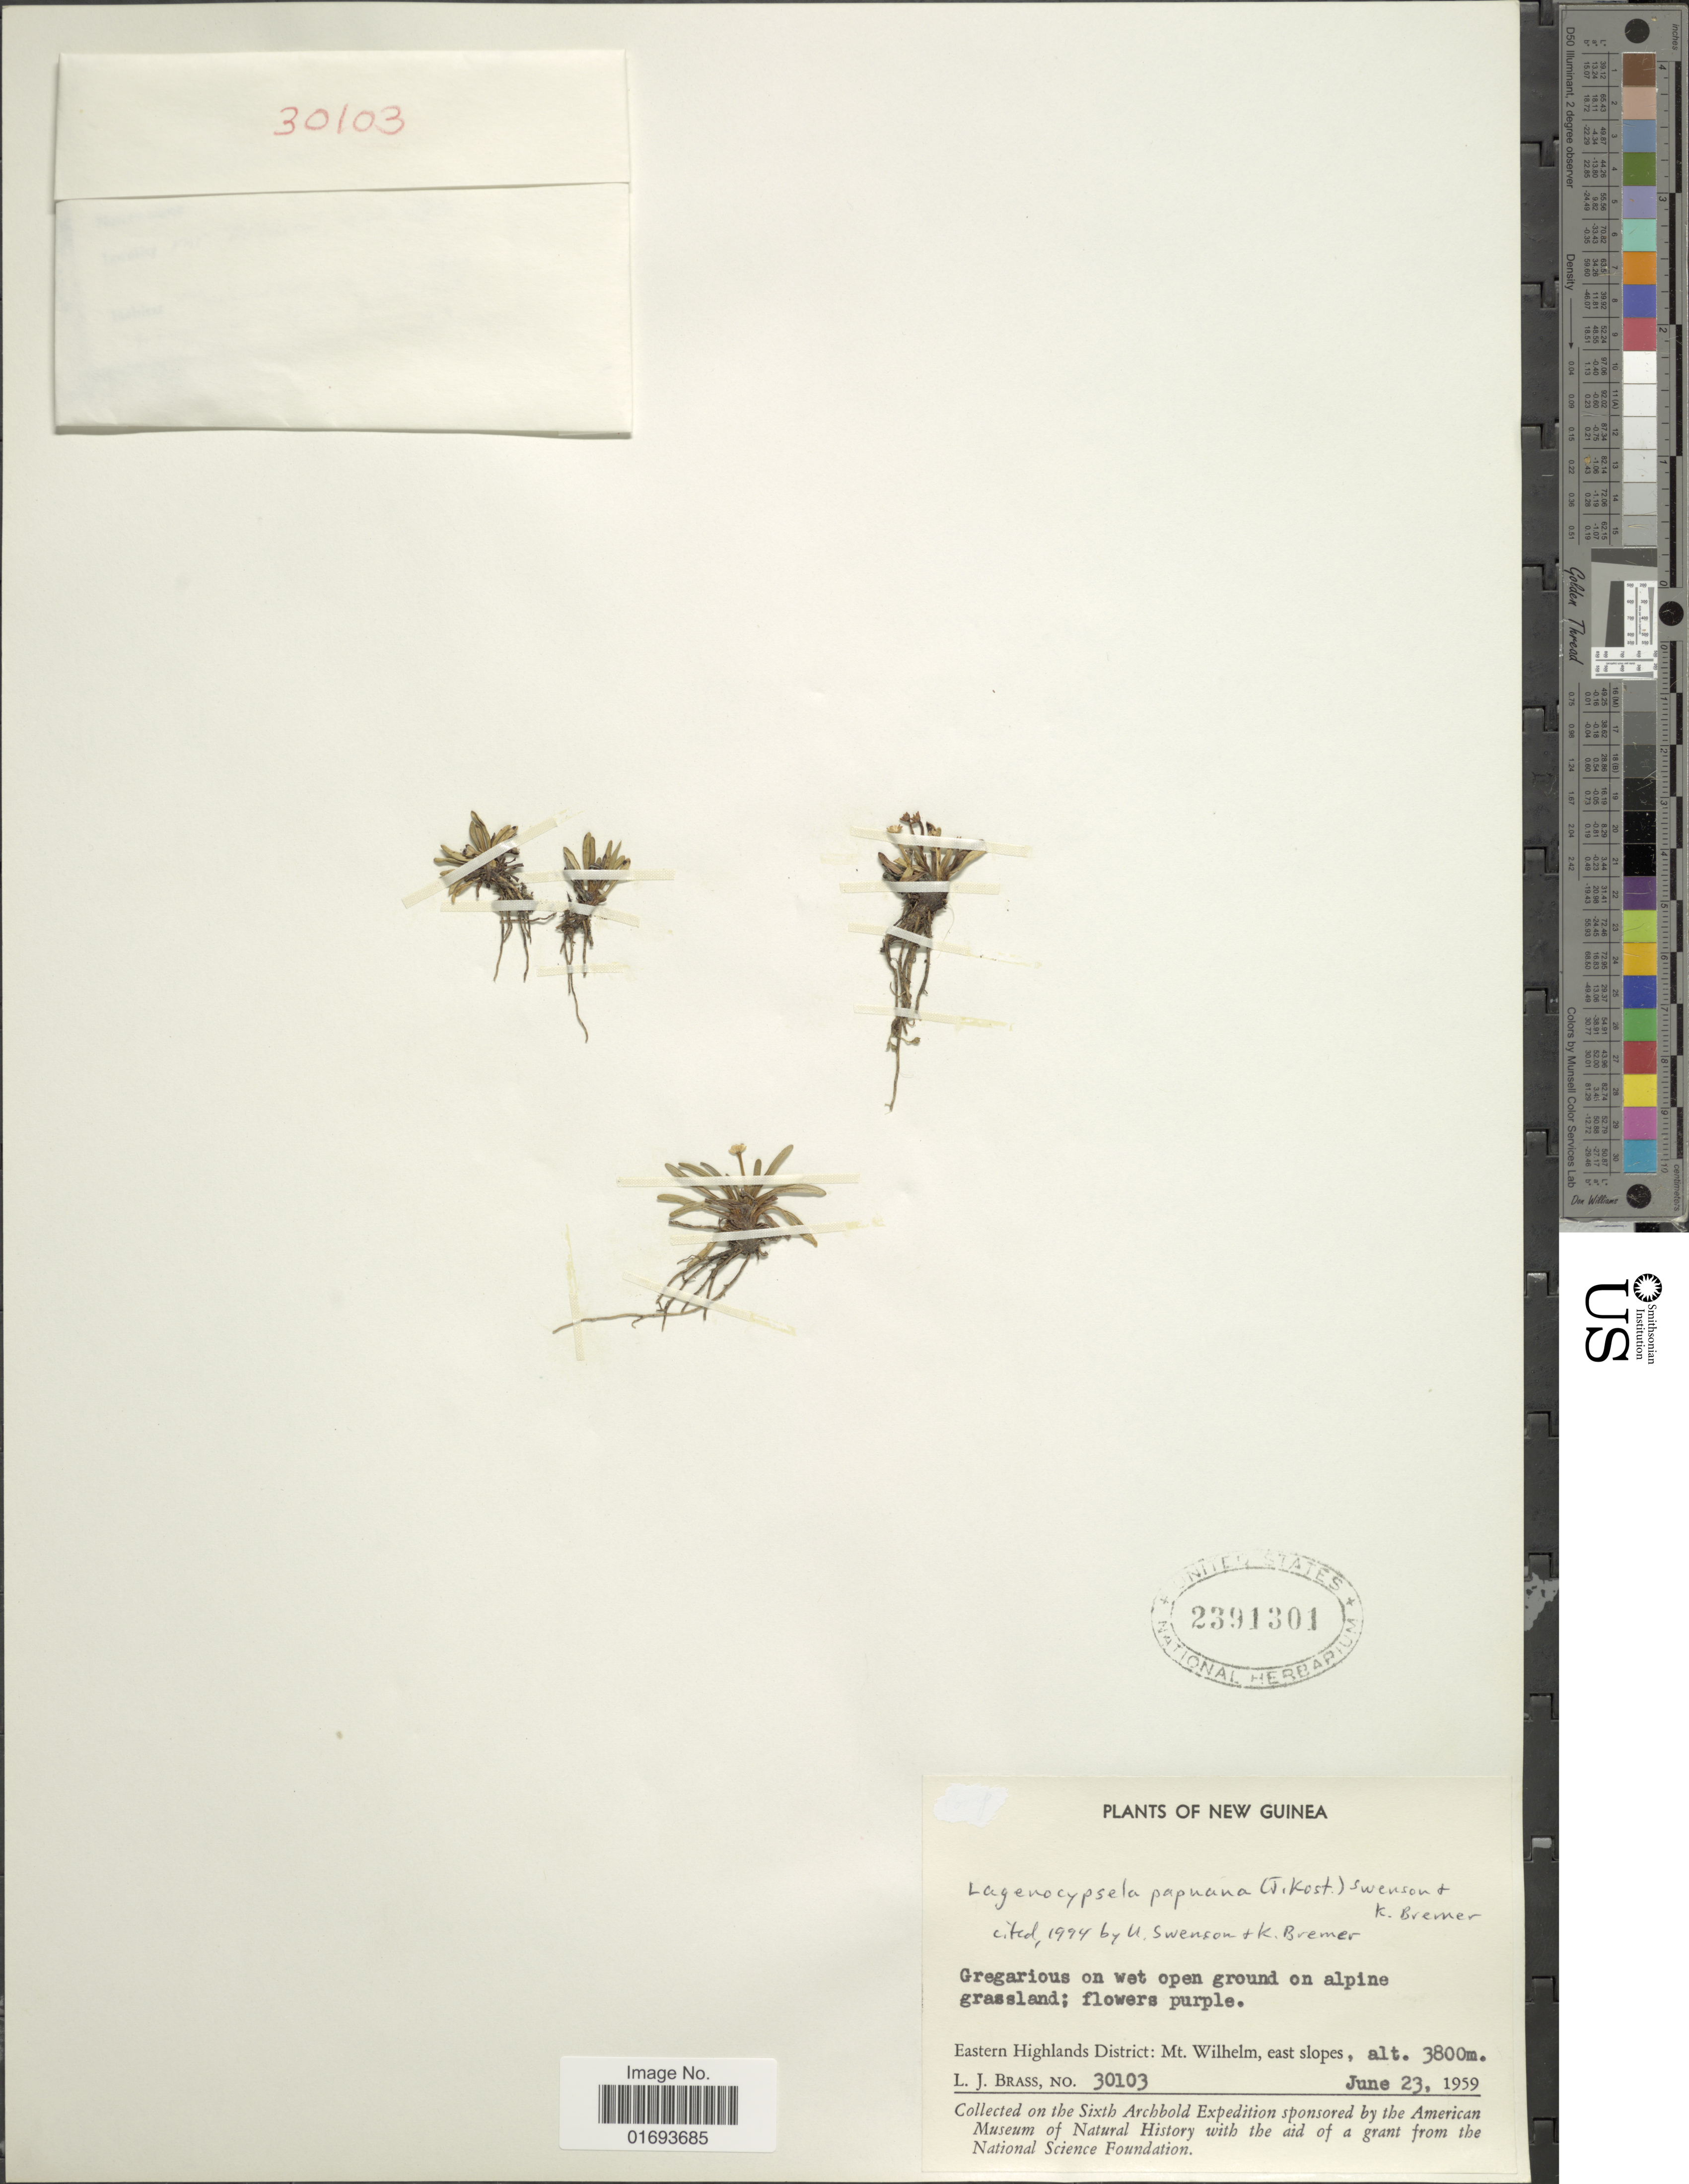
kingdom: Plantae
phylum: Tracheophyta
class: Magnoliopsida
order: Asterales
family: Asteraceae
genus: Lagenocypsela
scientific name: Lagenocypsela papuana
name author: (J. Kost.) Swenson & K. Bremer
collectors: L. J. Brass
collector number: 30103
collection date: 1959-06-23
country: Papua New Guinea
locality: New Guinea. Eastern Highlands District: Mt. Wilhelm, east slopes.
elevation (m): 3800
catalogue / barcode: US 2391301